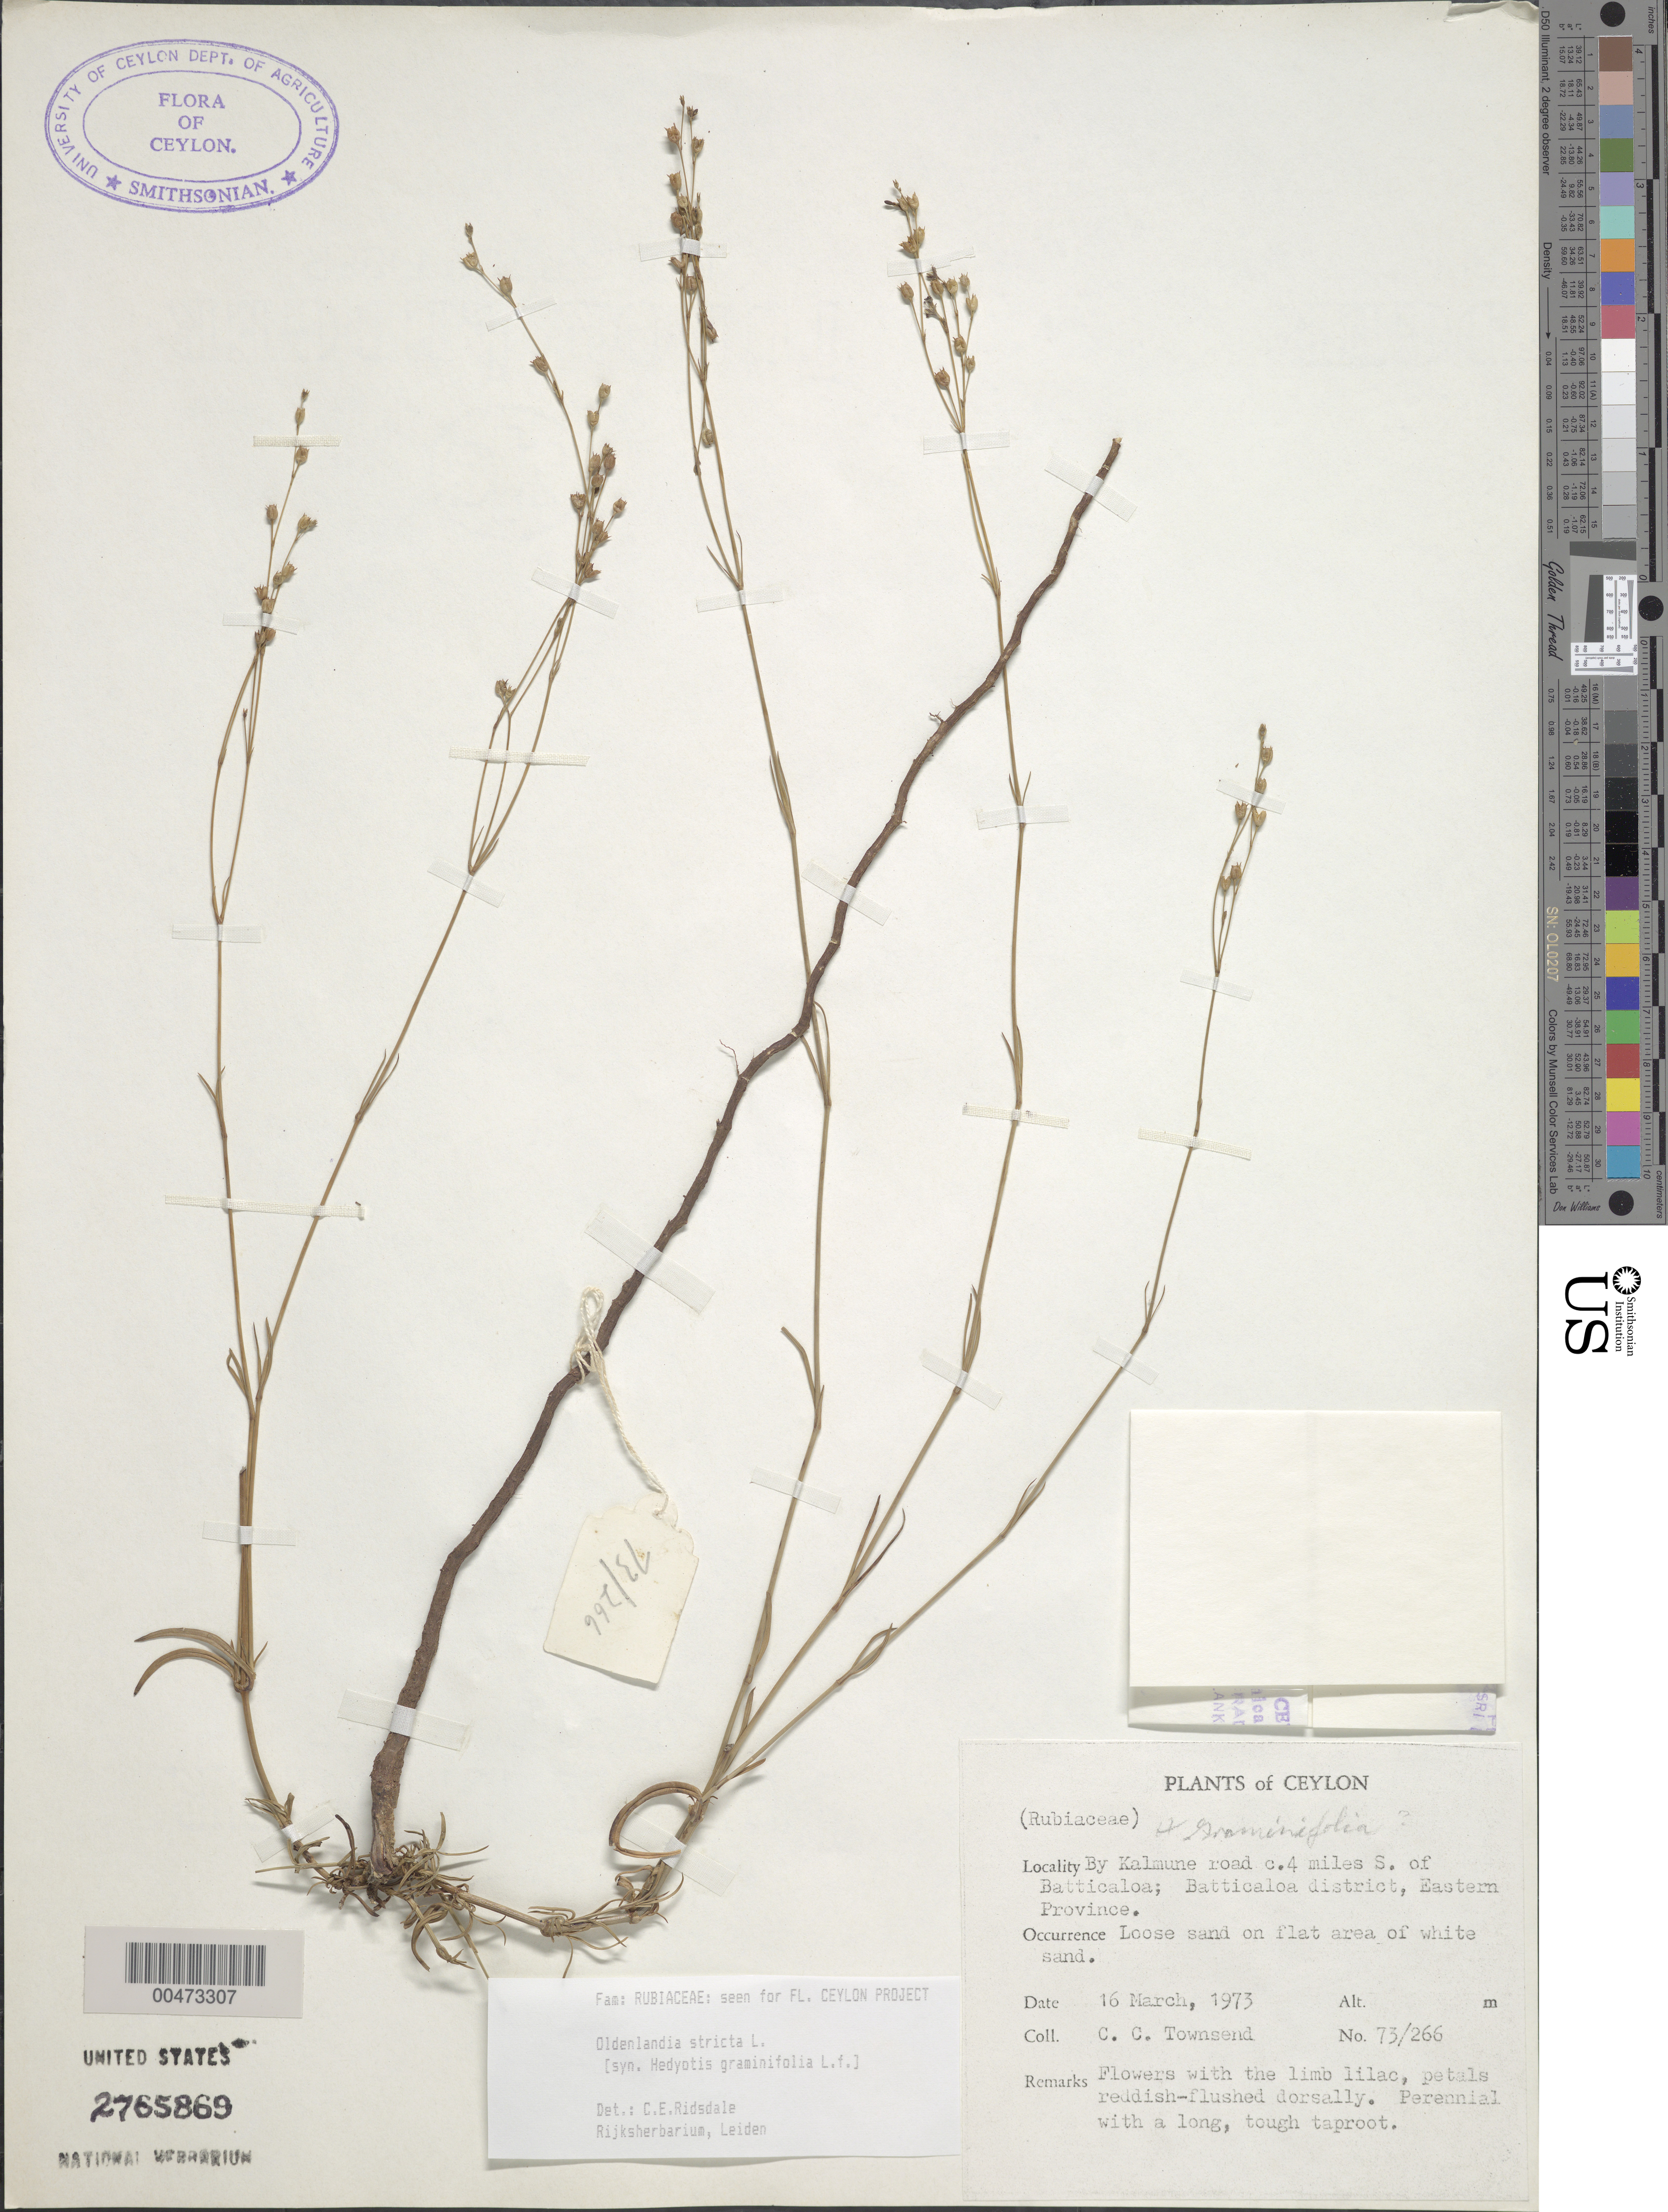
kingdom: Plantae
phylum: Tracheophyta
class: Magnoliopsida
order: Gentianales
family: Rubiaceae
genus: Oldenlandia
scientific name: Oldenlandia stricta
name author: L.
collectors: C. C. Townsend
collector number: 73/266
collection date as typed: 16 Mar 1973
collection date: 1973-03-16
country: Sri Lanka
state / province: Eastern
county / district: Batticaloa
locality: By Kalmune rd., c. 4 mi S of Batticaloa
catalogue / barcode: US 2765869